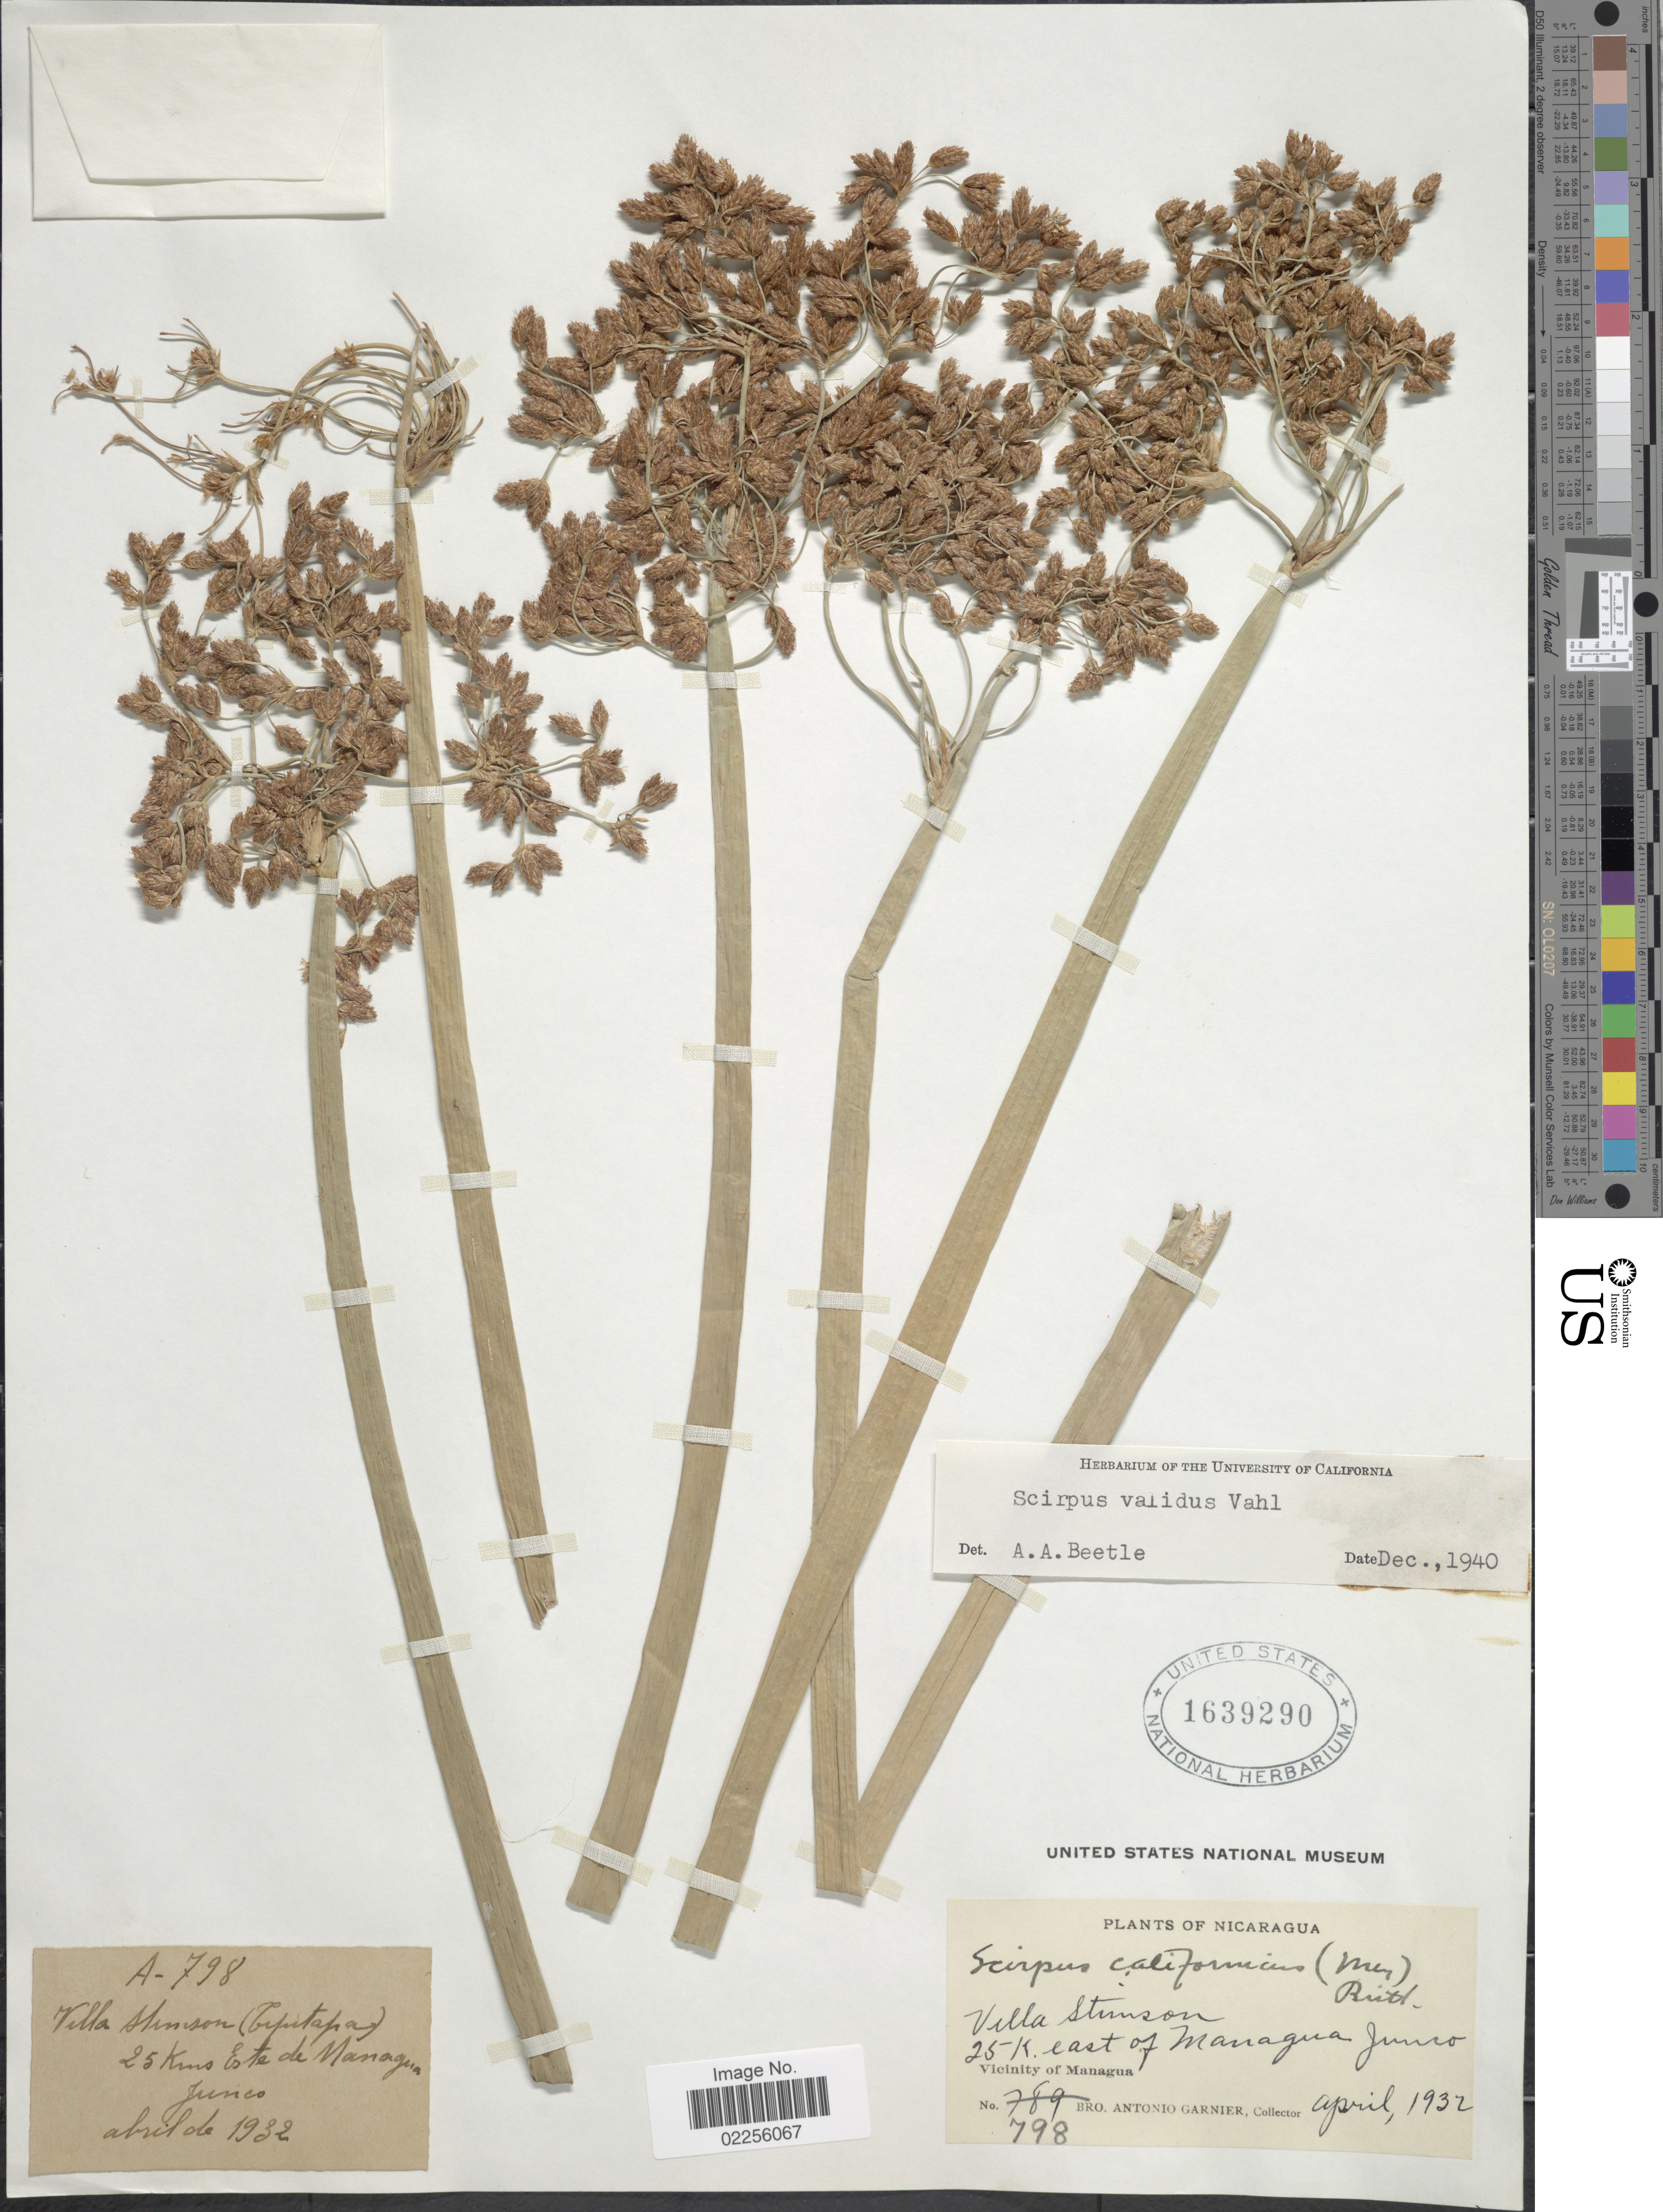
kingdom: Plantae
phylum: Tracheophyta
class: Liliopsida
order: Poales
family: Cyperaceae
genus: Schoenoplectus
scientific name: Schoenoplectus tabernaemontani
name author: (C.C. Gmel.) Palla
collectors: Bro. A. Garnier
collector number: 798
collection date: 1932-04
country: Nicaragua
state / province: Managua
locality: Villa Stimson, 25 K east of Managua Junico, Vicinity of Managua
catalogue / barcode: US 1639290